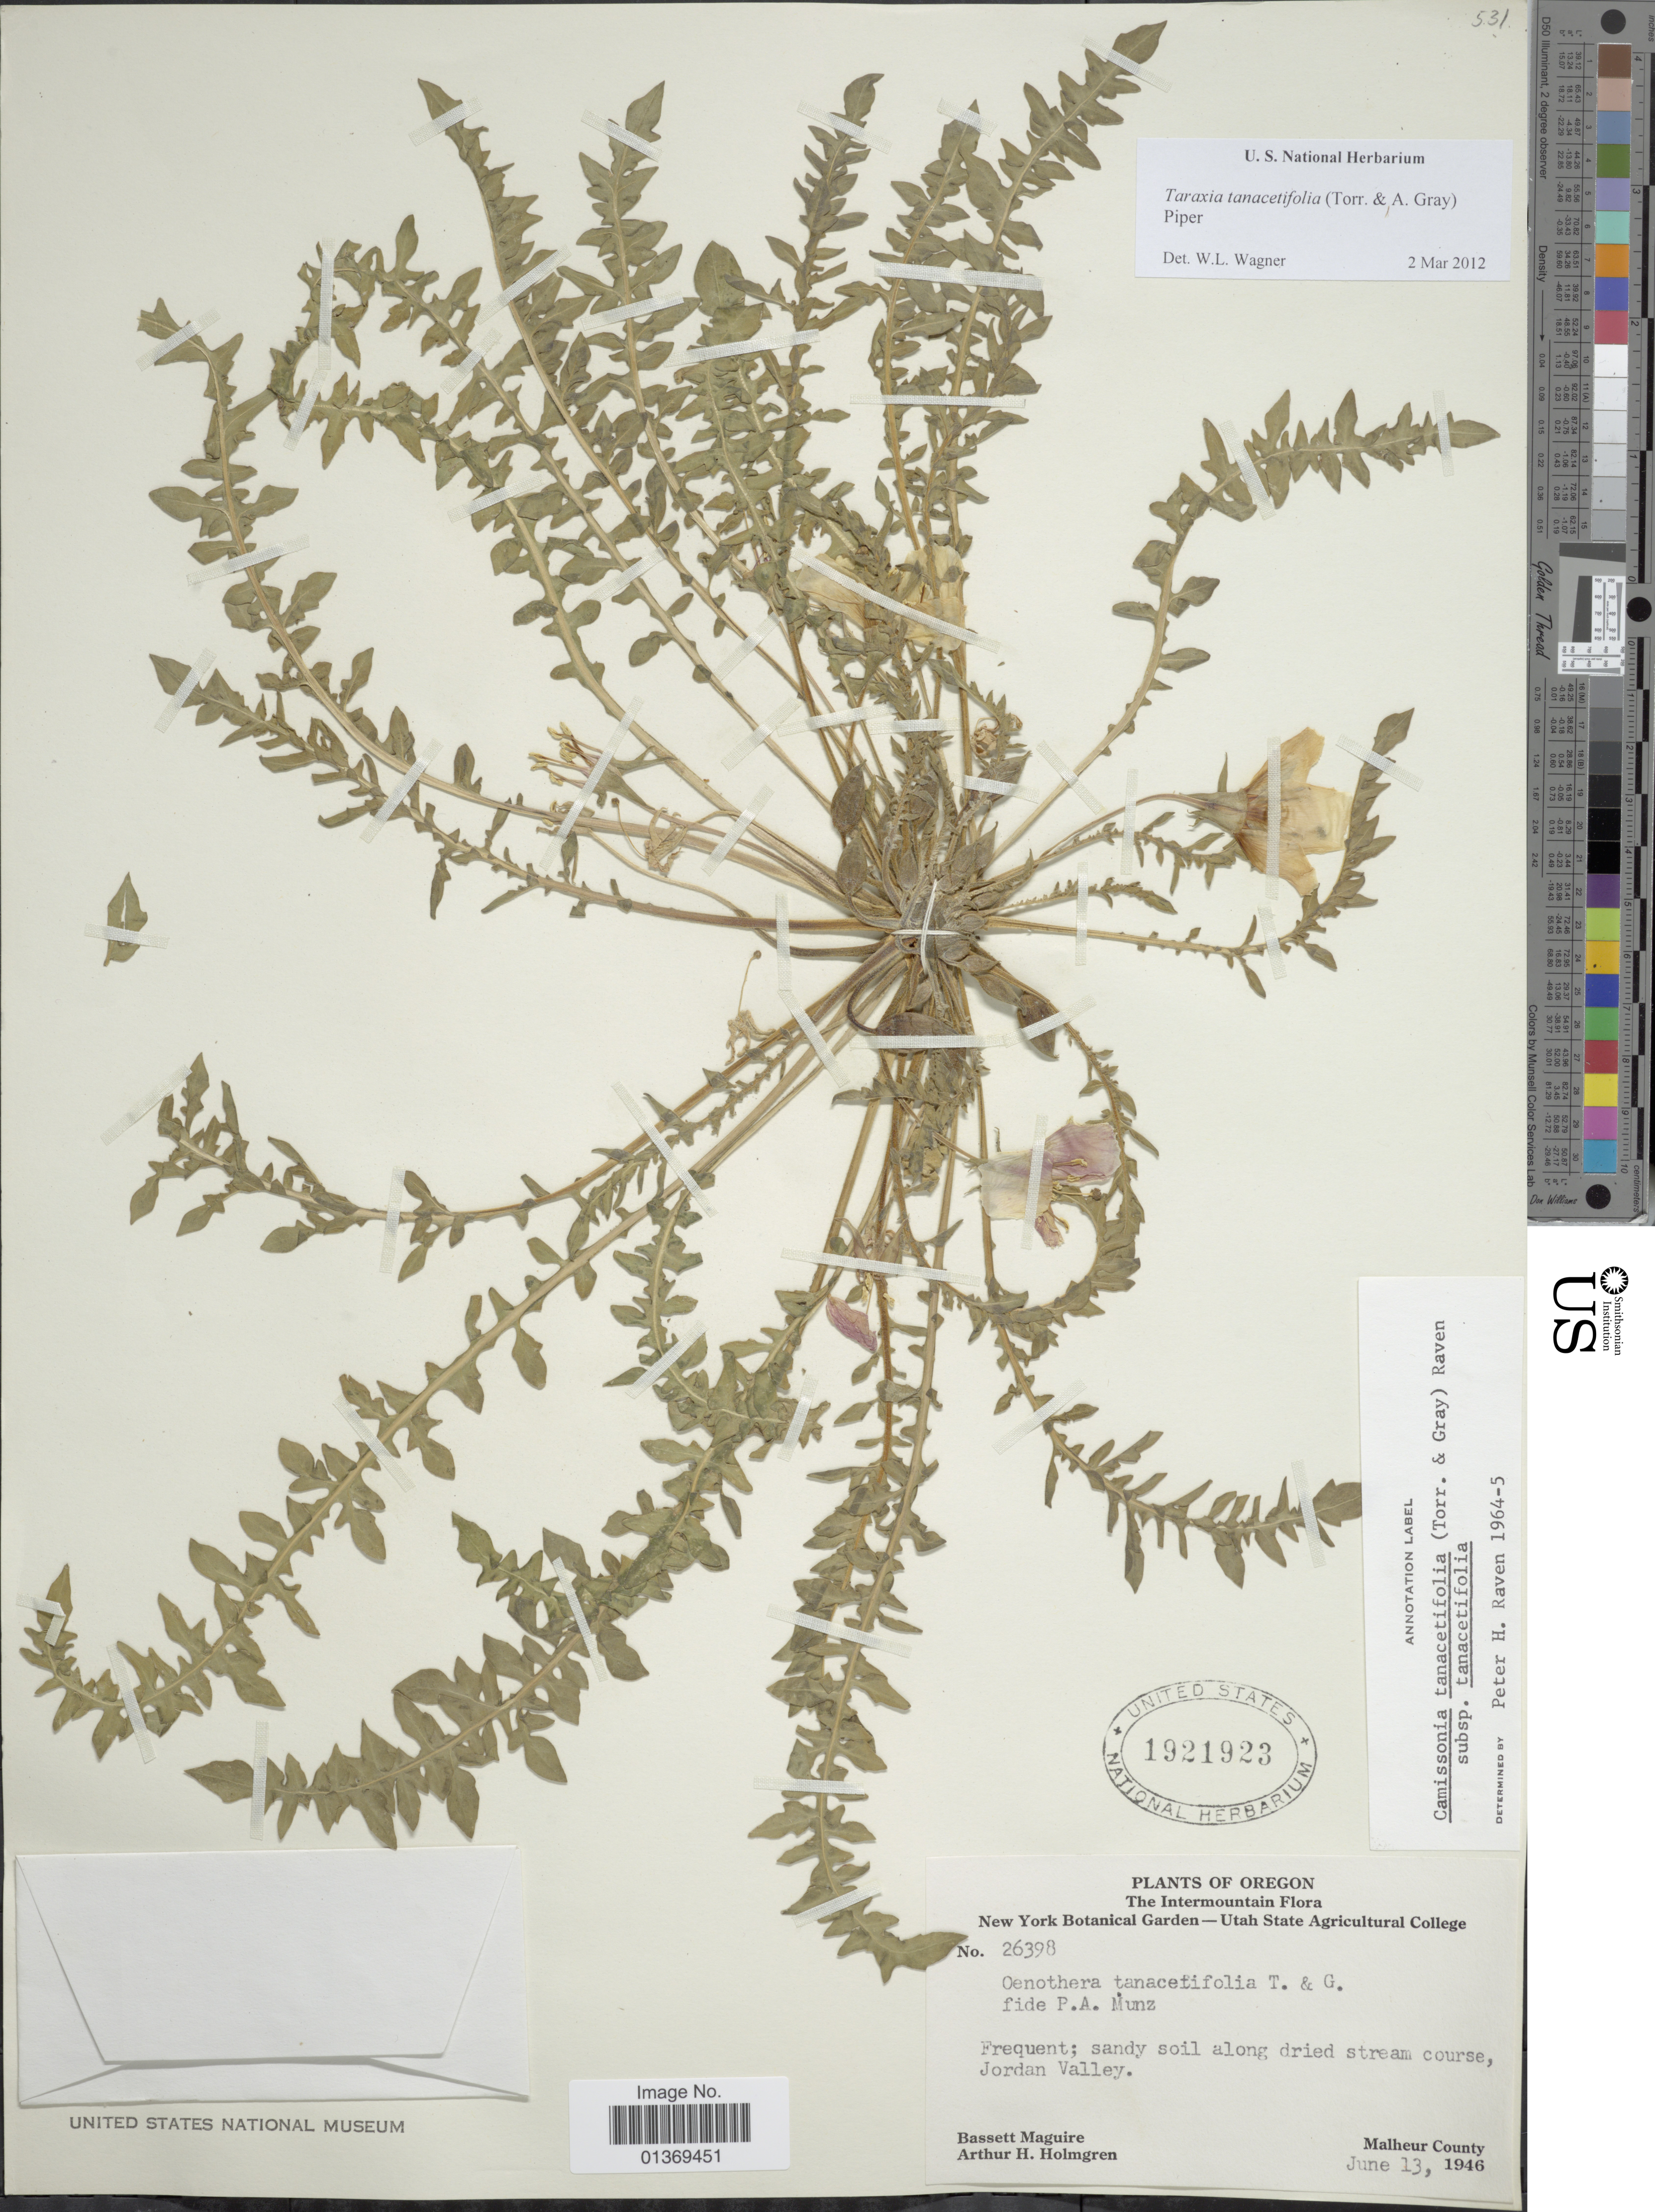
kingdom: Plantae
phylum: Tracheophyta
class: Magnoliopsida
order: Myrtales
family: Onagraceae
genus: Taraxia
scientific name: Taraxia tanacetifolia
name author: (Torr. & A. Gray) Piper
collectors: B. Maguire & A. H. Holmgren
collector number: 26398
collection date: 1946-06-13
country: United States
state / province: Oregon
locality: Sandy soil along dried stream course, Jordan Valley, Malheur County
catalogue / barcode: US 1921923